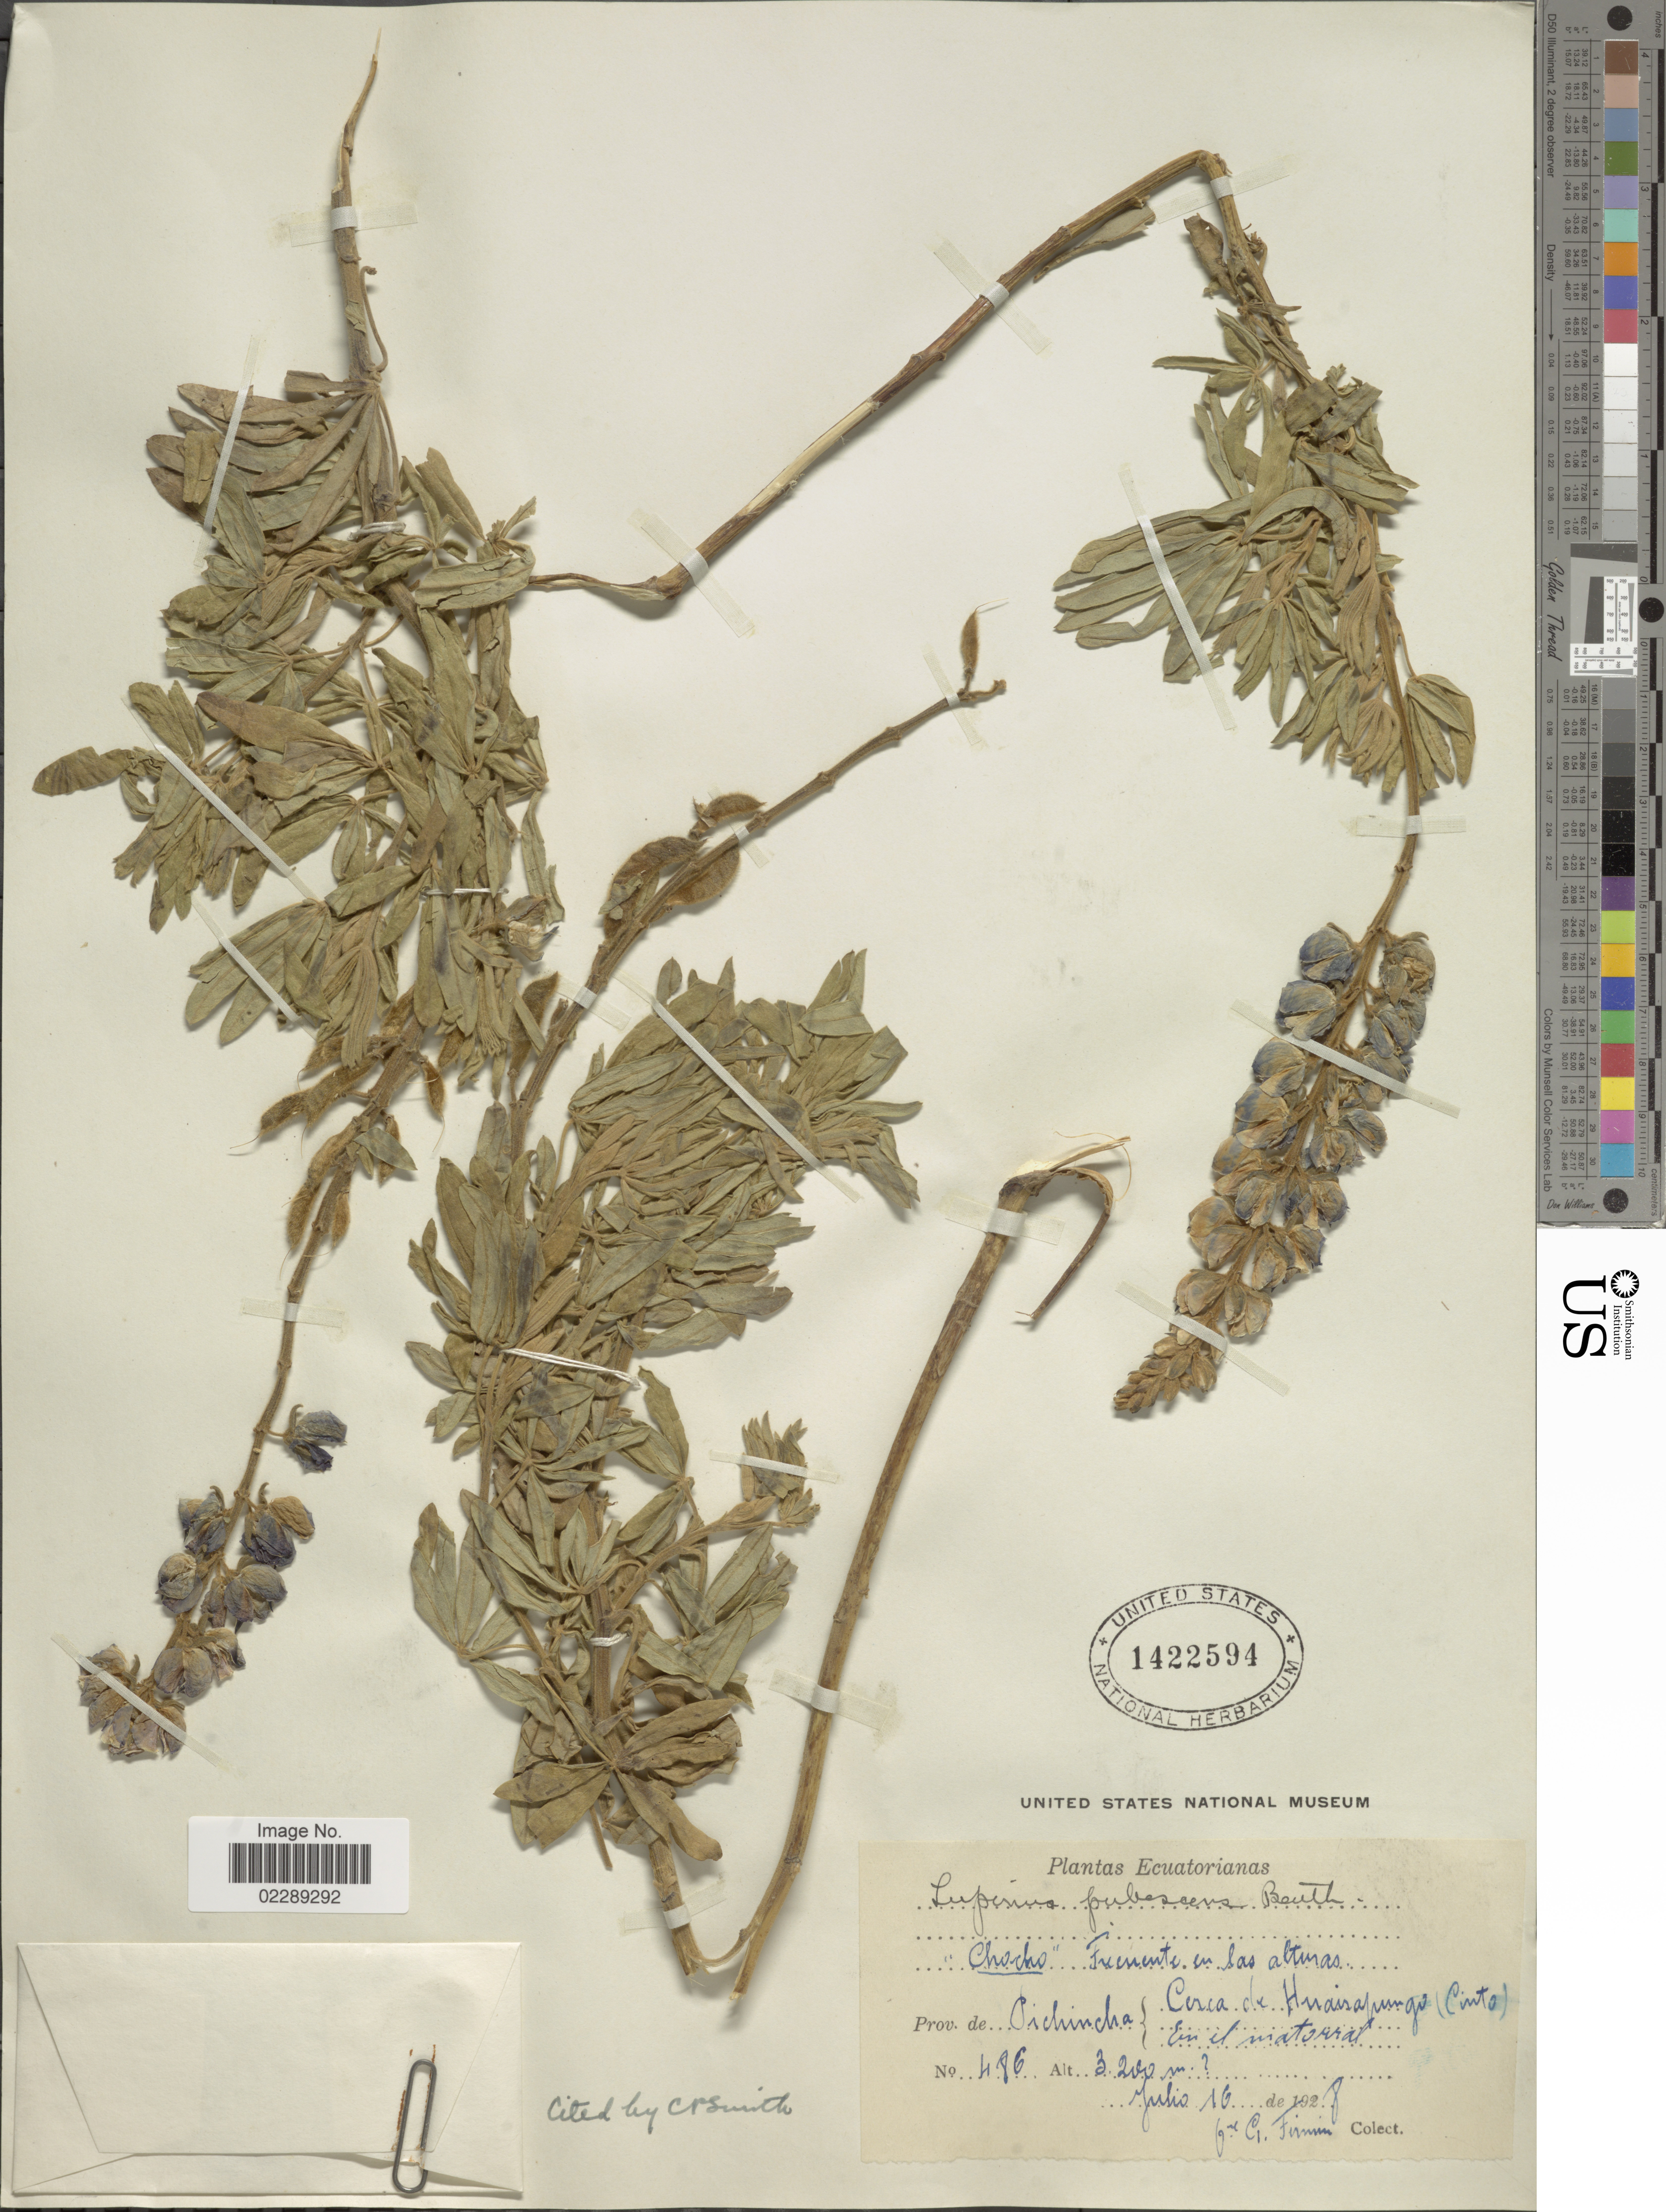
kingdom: Plantae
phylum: Tracheophyta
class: Magnoliopsida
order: Fabales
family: Fabaceae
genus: Lupinus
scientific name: Lupinus pubescens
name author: Benth.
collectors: F. Firmin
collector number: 486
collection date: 1928-07-16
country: Ecuador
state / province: Pichincha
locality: Cerca de Huairapungo (Cinto). En en matorral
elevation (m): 3200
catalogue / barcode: US 1422594